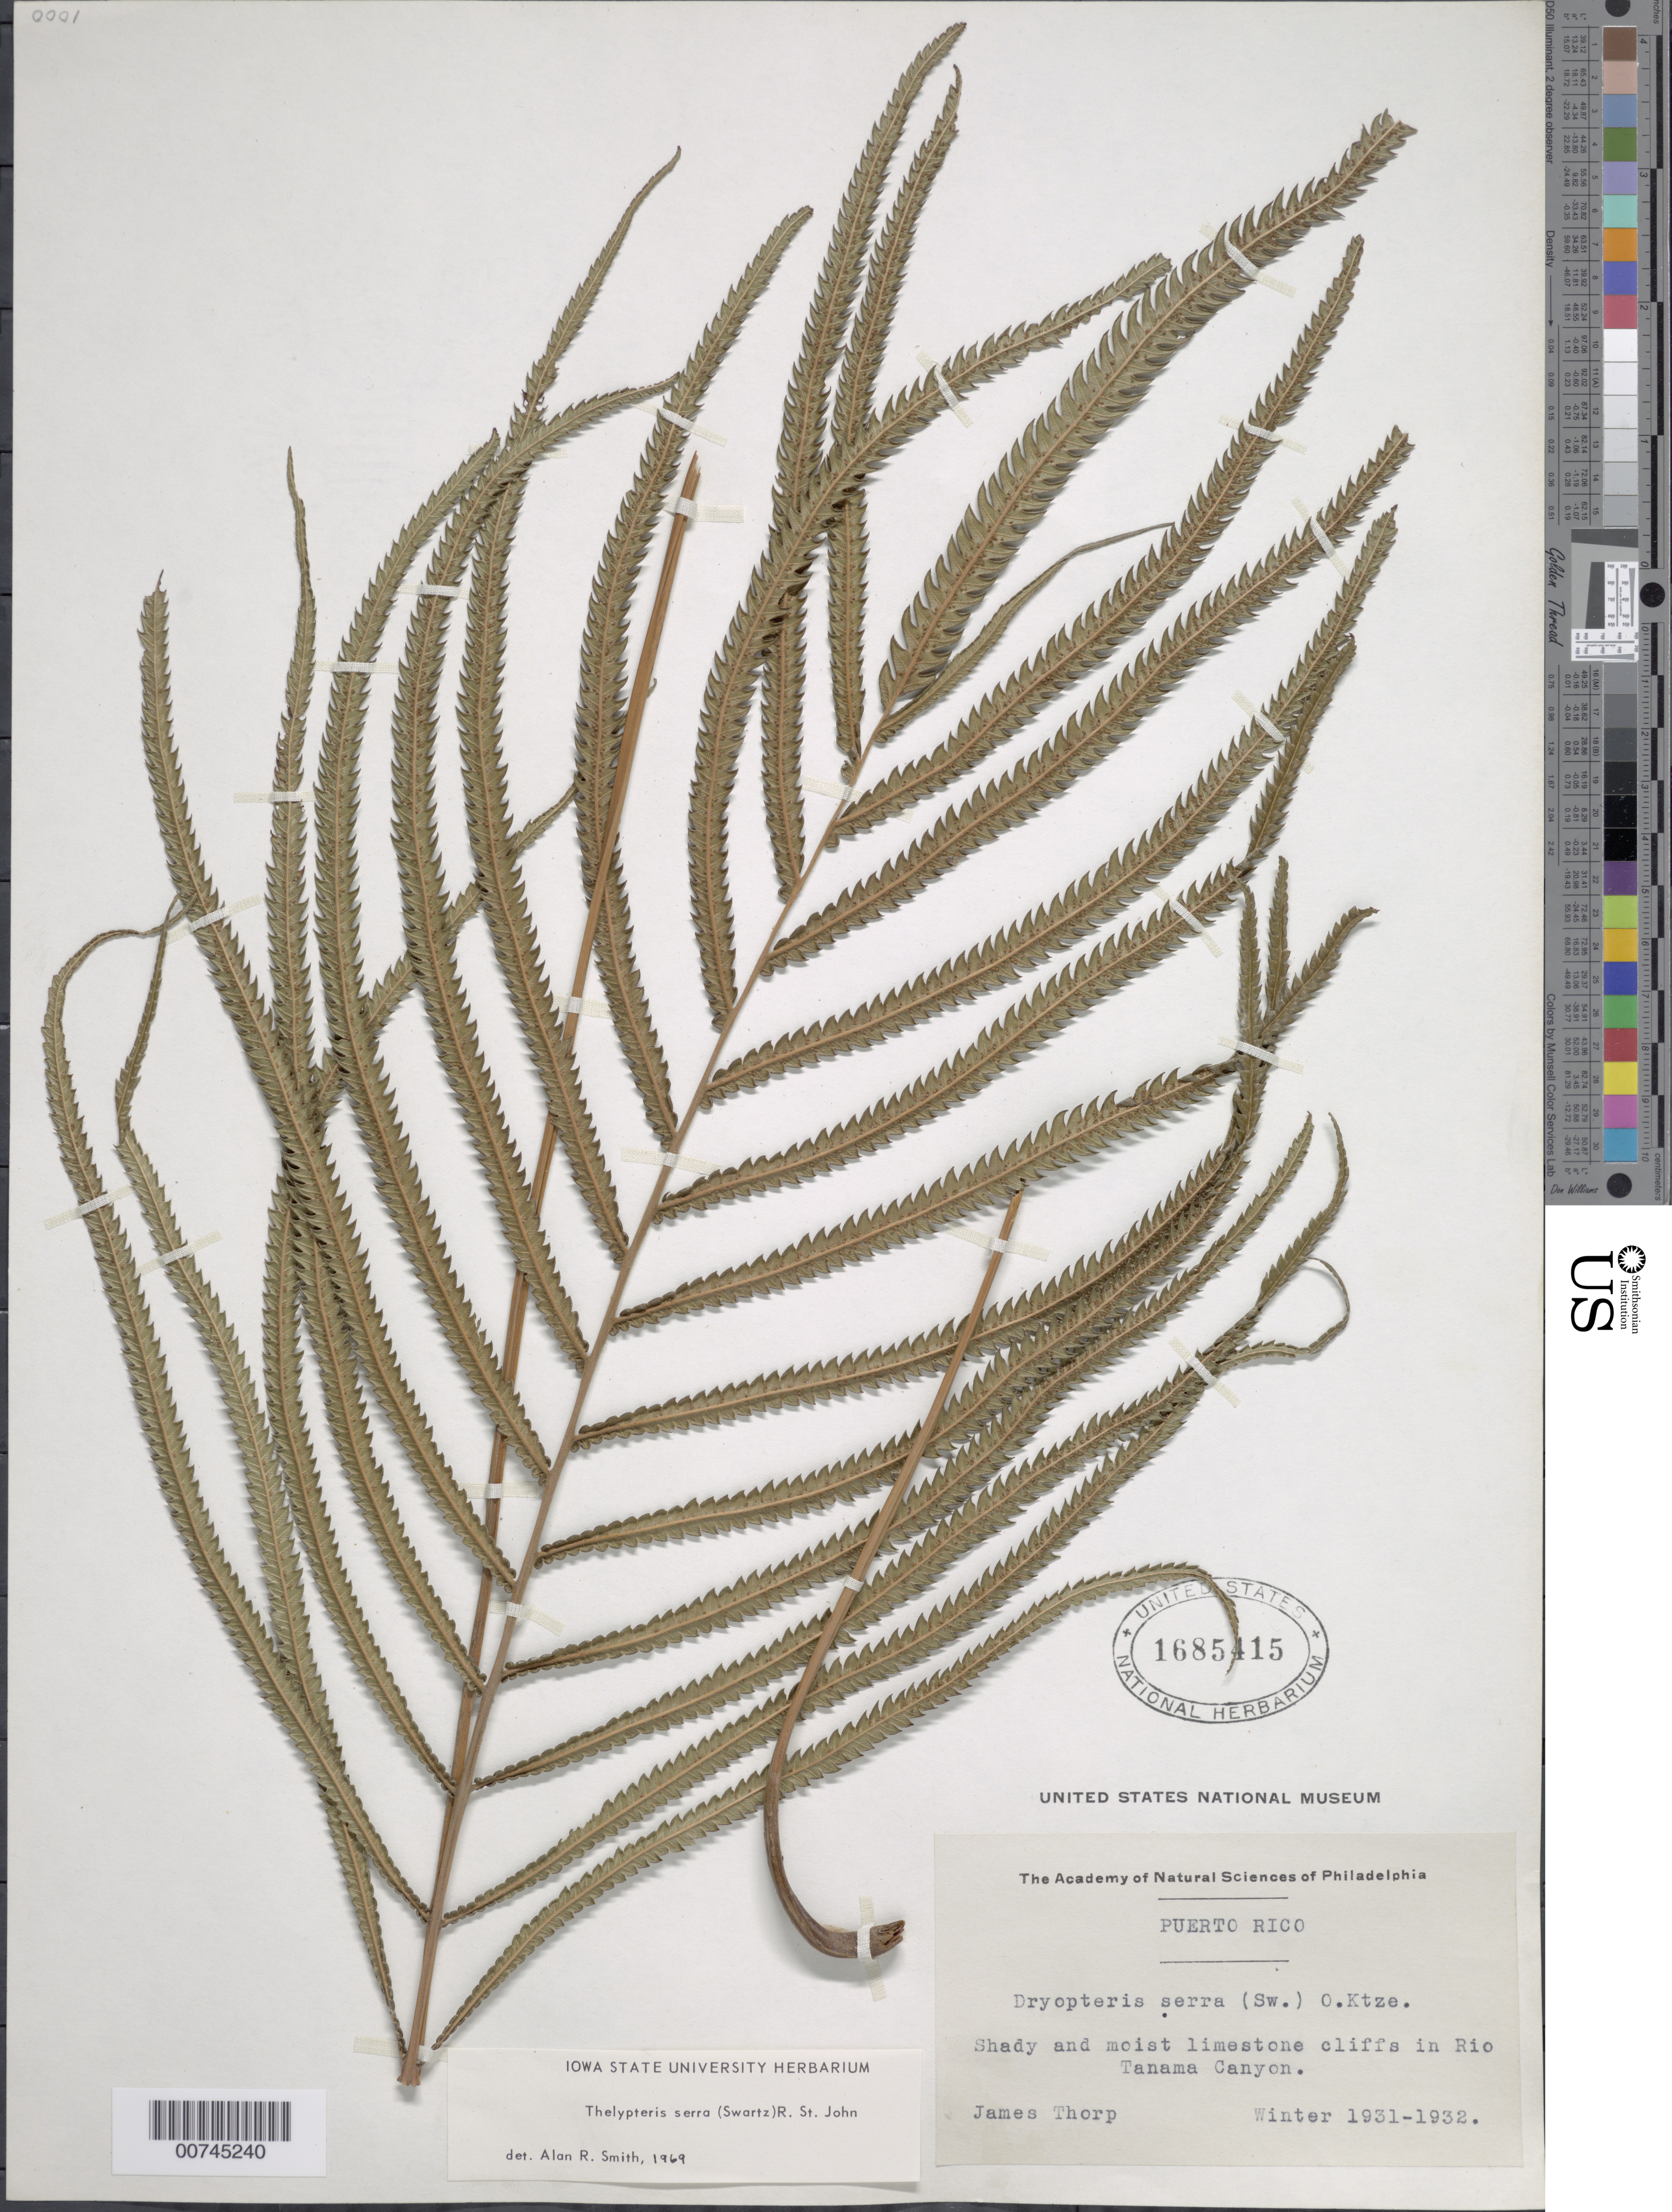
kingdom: Plantae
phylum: Tracheophyta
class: Polypodiopsida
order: Polypodiales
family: Thelypteridaceae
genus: Christella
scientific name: Christella serra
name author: (Sw.) Holttum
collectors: J. Thorp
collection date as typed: Win 1931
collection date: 1931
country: Puerto Rico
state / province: Arecibo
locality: Shady and moist limestone cliffs in Río Tanamá Canyon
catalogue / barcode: US 1685415